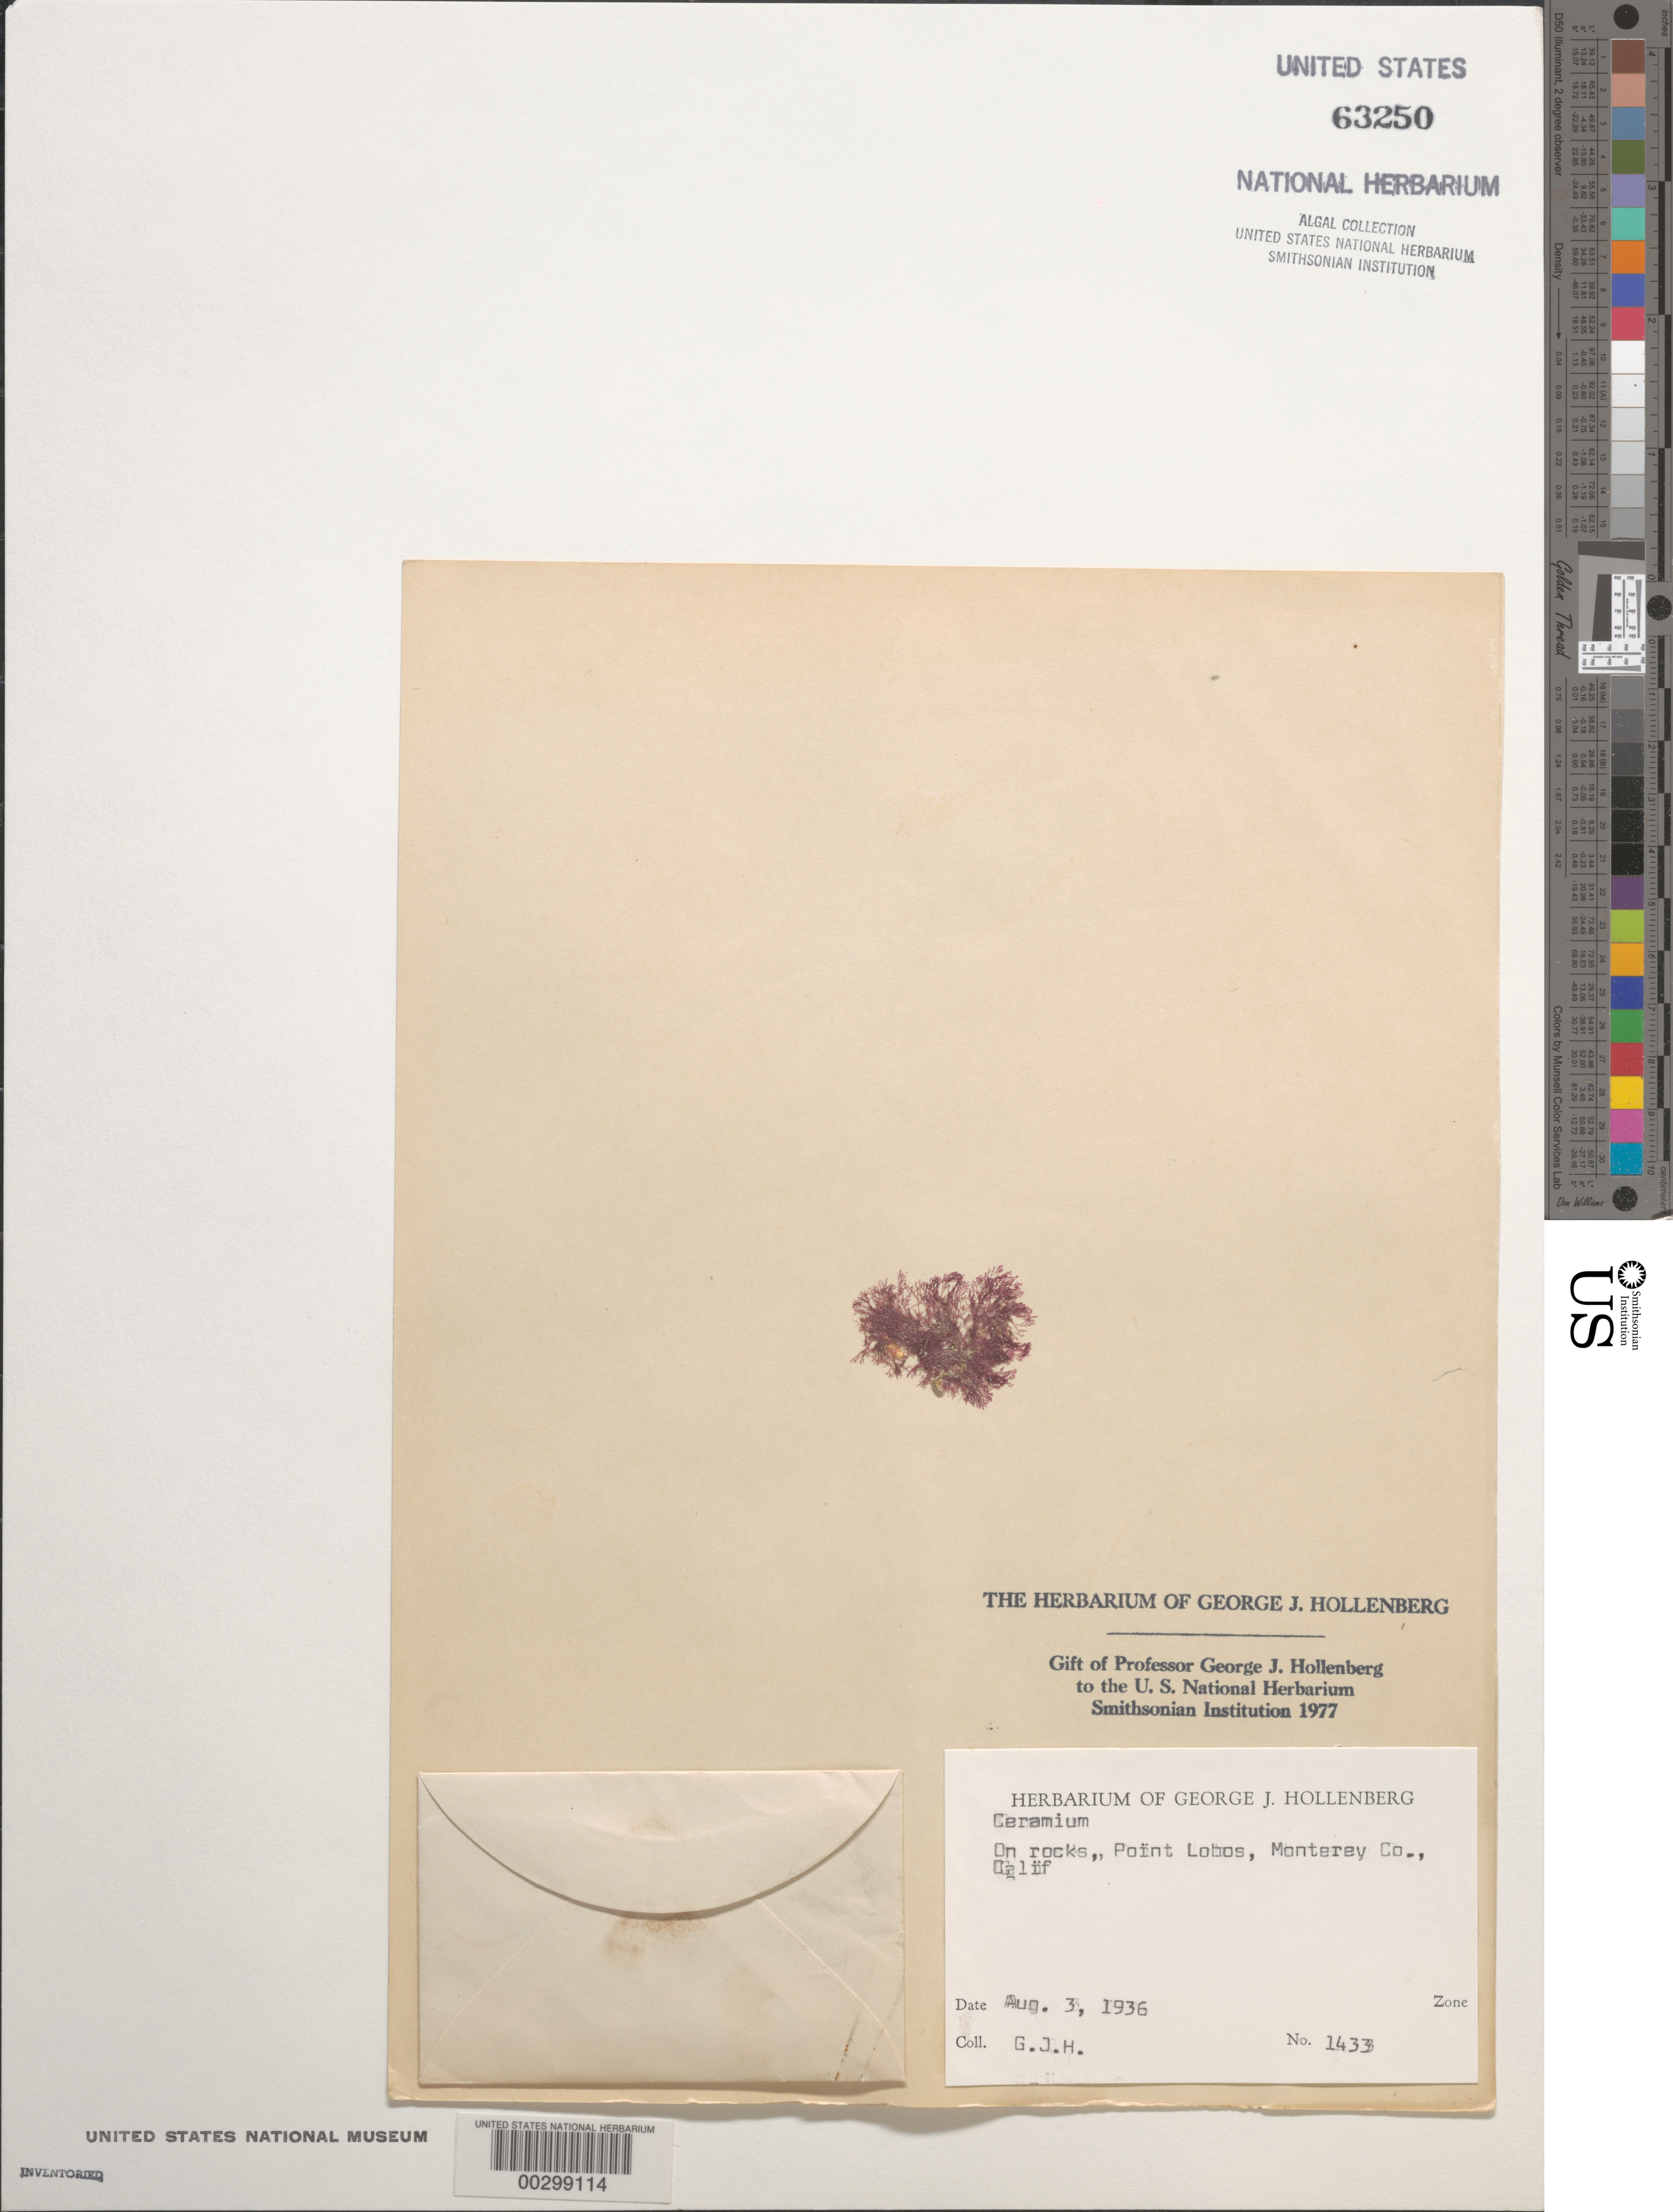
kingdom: Plantae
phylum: Rhodophyta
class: Florideophyceae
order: Ceramiales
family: Ceramiaceae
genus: Ceramium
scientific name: Ceramium sp.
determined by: Hollenberg, George J.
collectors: G. Hollenberg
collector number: GJH 1433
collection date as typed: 03 Aug 1936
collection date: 1936-08-03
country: United States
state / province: California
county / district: Monterey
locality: Point Lobos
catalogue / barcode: US 63250